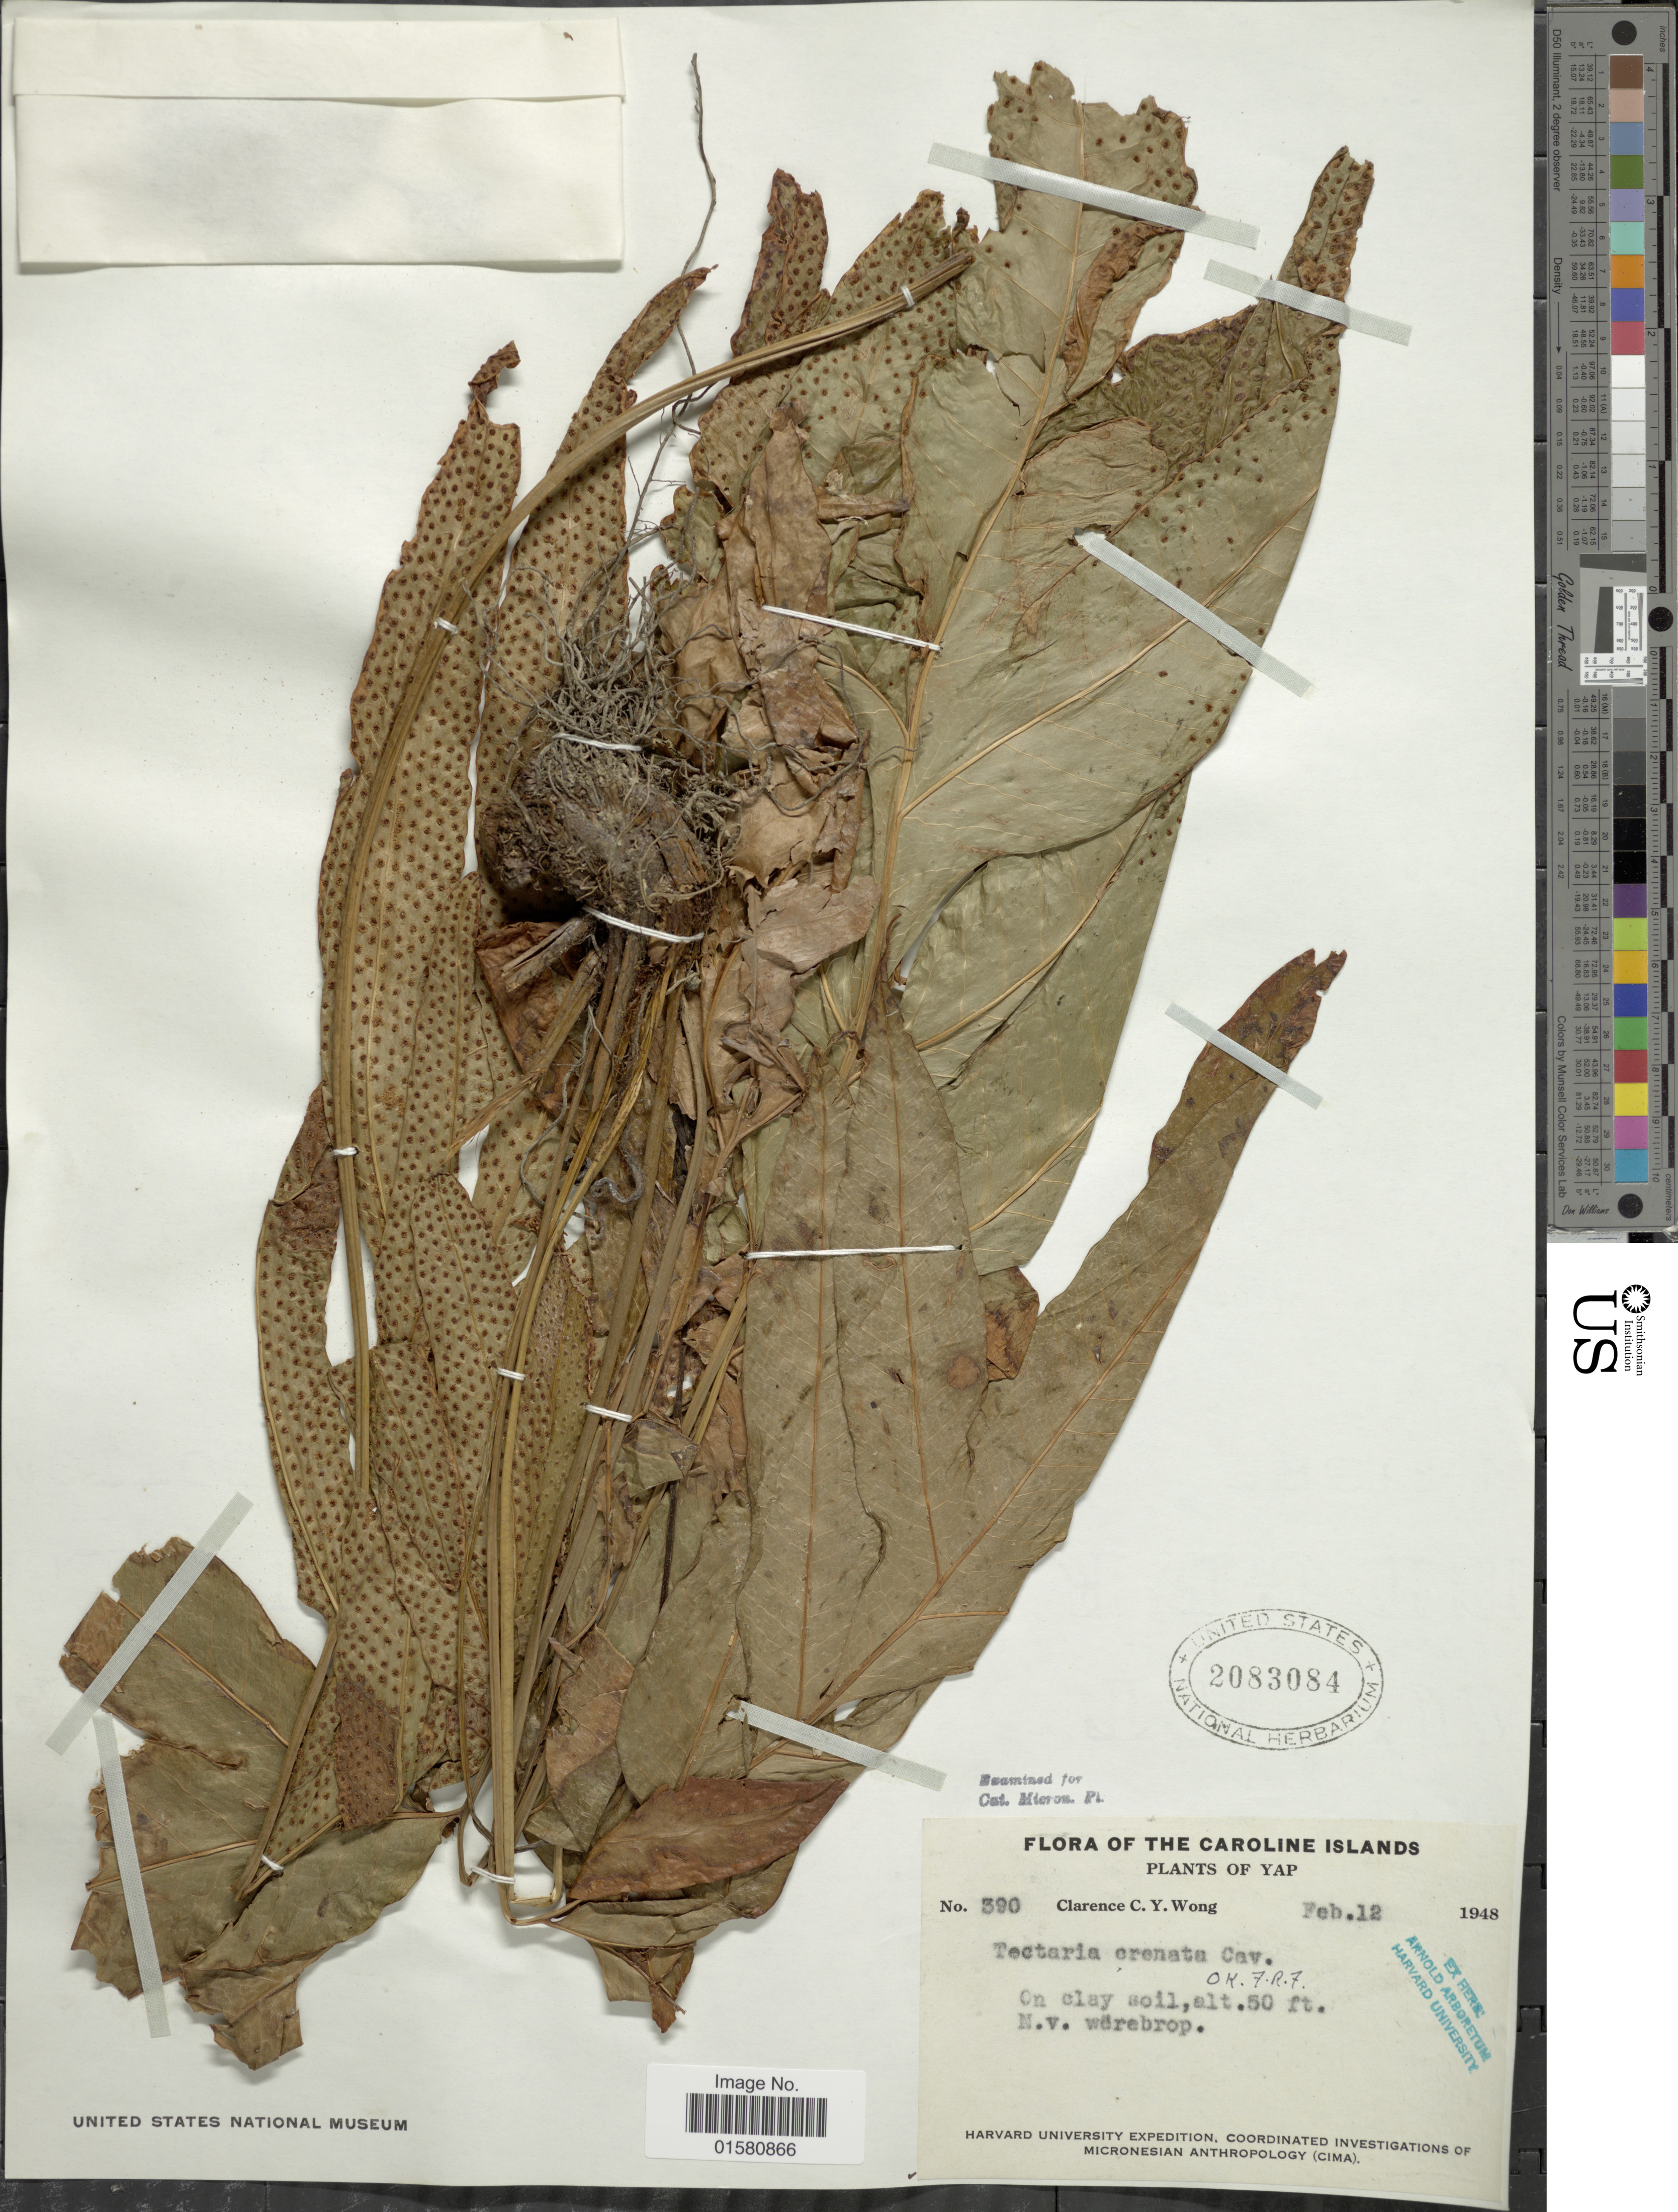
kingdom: Plantae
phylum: Tracheophyta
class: Polypodiopsida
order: Polypodiales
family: Tectariaceae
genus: Tectaria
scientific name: Tectaria crenata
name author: Cav.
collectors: C. Y. C. Wong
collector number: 390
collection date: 1948-02-12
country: Micronesia, Federated States of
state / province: Yap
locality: The Caroline Islands; Yap, N. V. Worebrop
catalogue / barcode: US 2083084